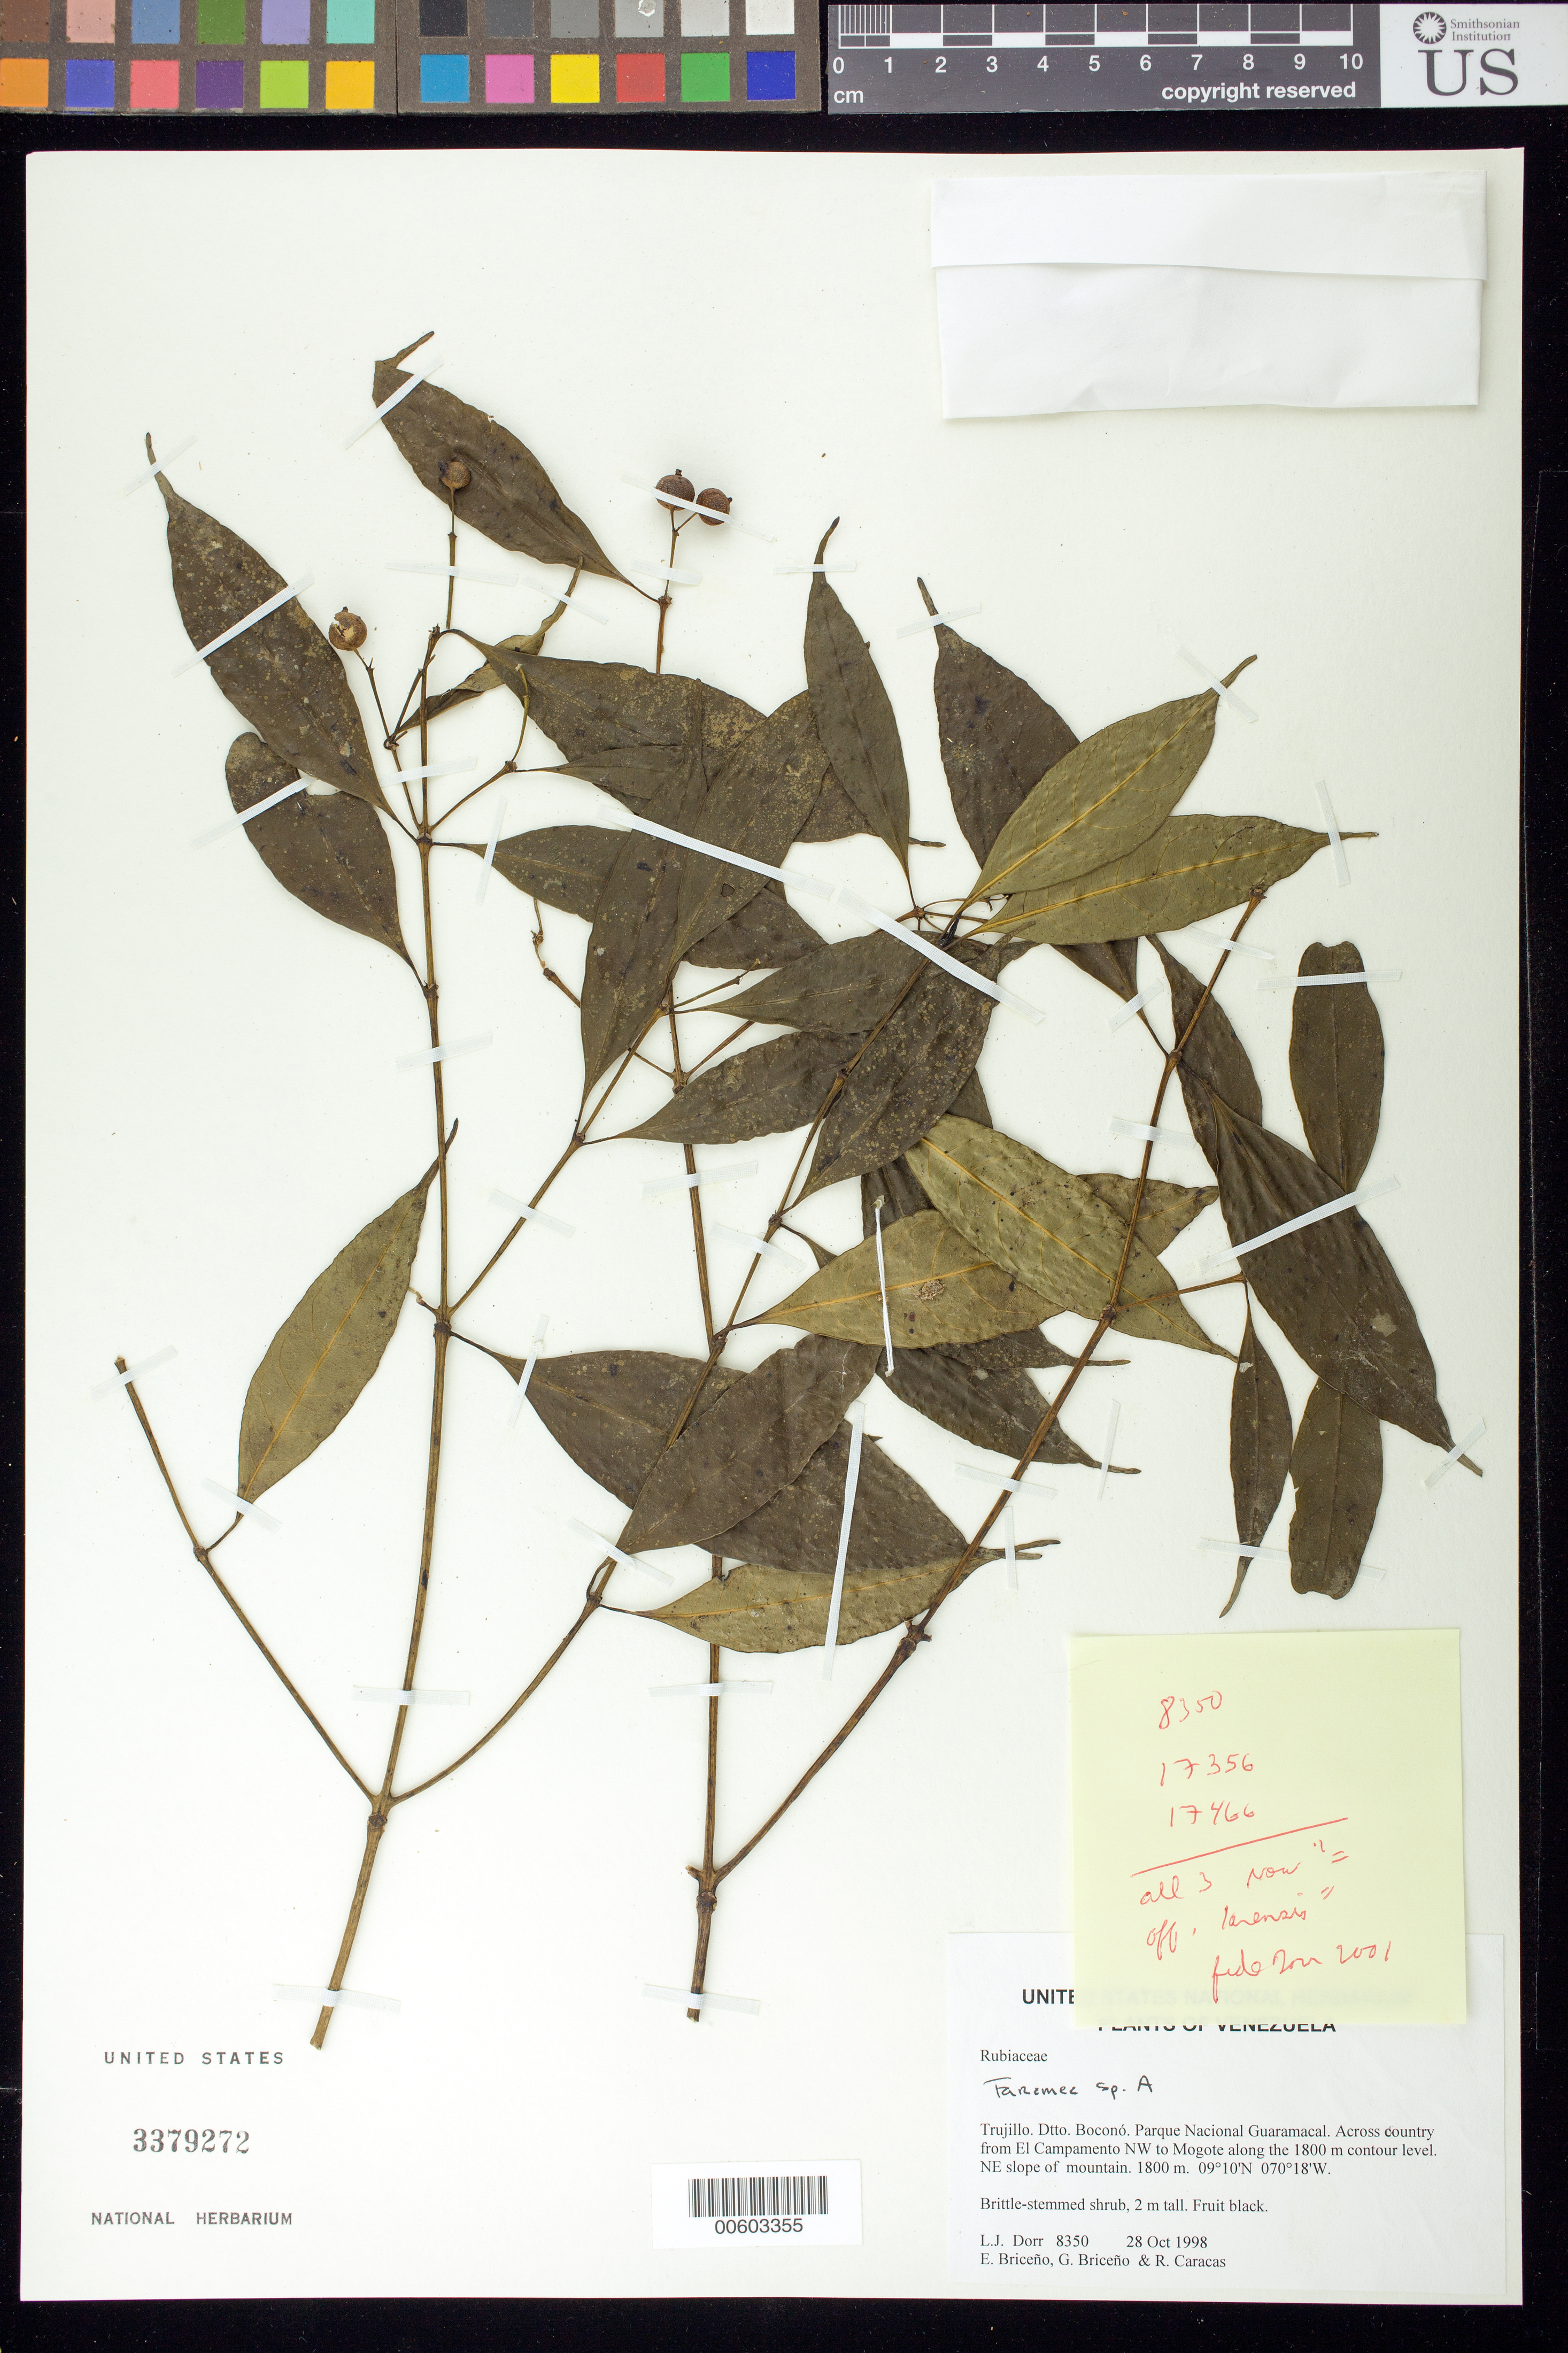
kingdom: Plantae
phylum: Tracheophyta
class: Magnoliopsida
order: Gentianales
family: Rubiaceae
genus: Faramea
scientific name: Faramea larensis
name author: Steyerm.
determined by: Dorr, L. J., (BOT), Smithsonian Institution - National Museum of Natural History (UNITED STATES)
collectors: L. J. Dorr, E. Briceño, G. Briceño & R. Caracas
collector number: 8350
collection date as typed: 28 Oct 1998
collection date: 1998-10-28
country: Venezuela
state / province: Trujillo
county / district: Boconó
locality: Parque Nacional Guaramacal. Across country from El Campamento NW to Mogote along the 1800 m contour level. NE slope of mountain.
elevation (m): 1800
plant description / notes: PORT, US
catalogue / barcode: US 3379272